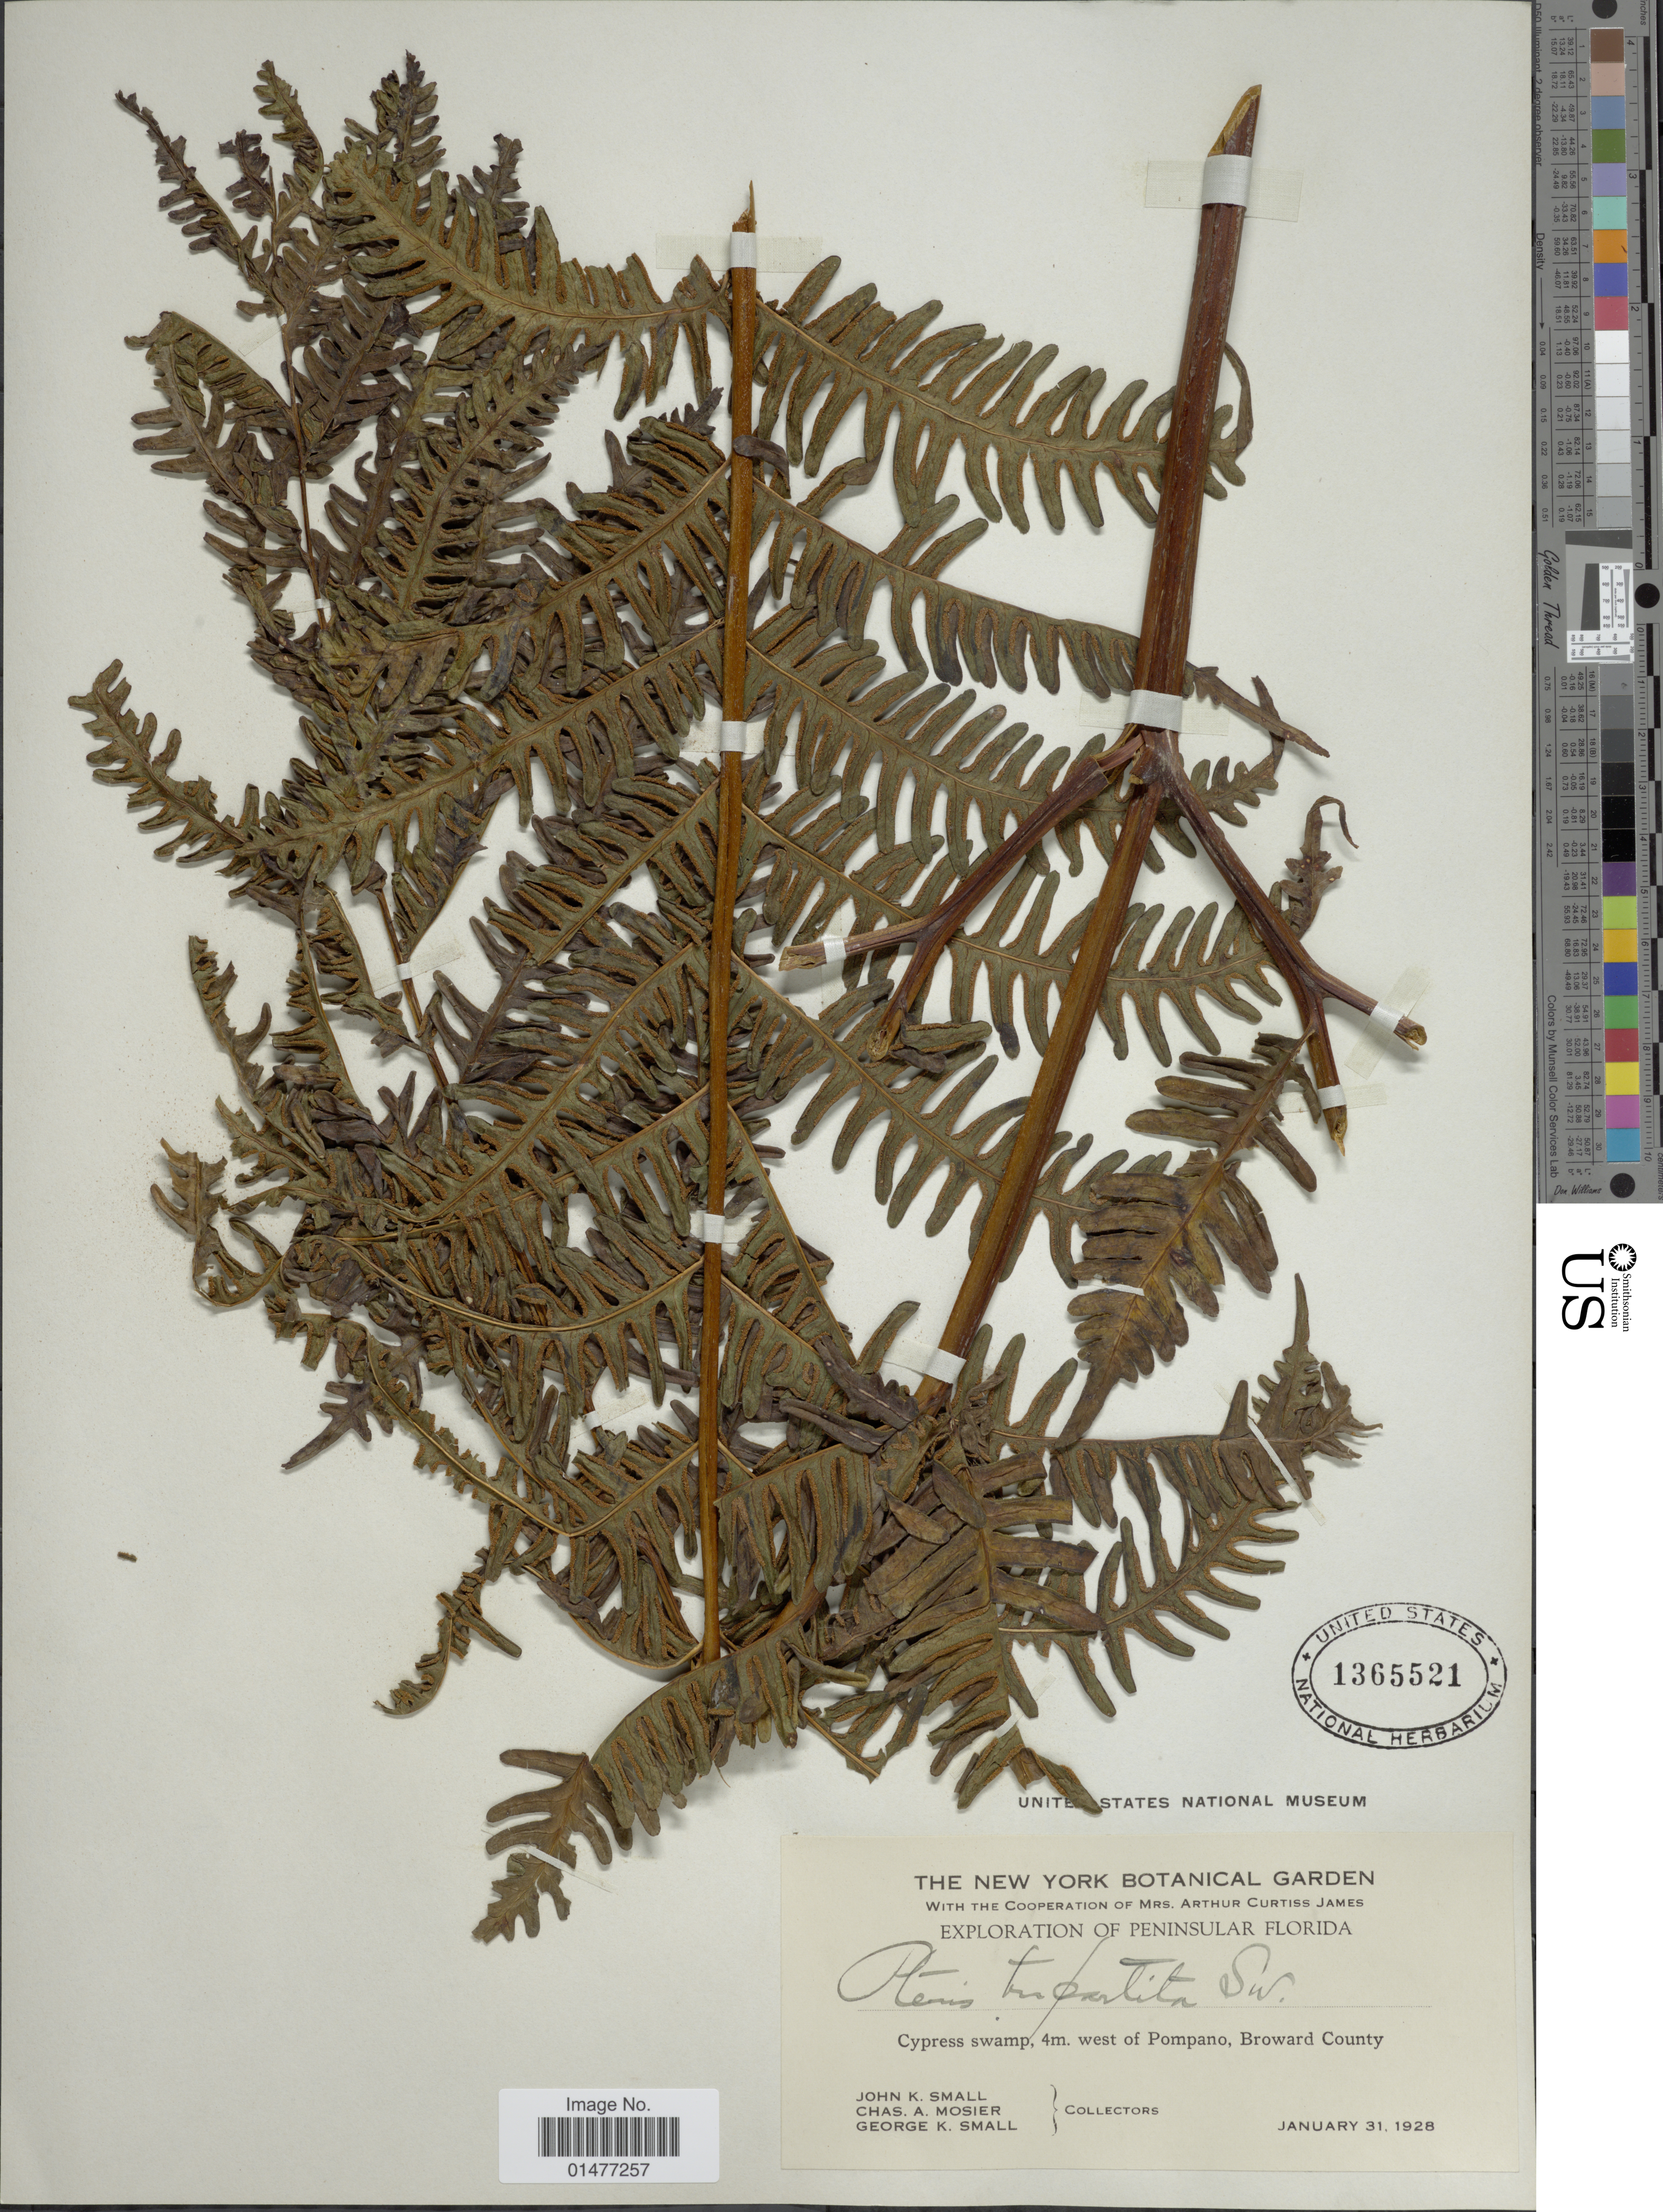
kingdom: Plantae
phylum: Tracheophyta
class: Polypodiopsida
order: Polypodiales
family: Pteridaceae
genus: Pteris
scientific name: Pteris tripartita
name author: Sw.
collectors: J. K. Small, C. A. Mosier & G. K. Small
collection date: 1928-01-31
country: United States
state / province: Florida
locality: Exploration of Peninsilar Florida, Cypress swamp, 4m. west of Pompano, Broward County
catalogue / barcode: US 1365521